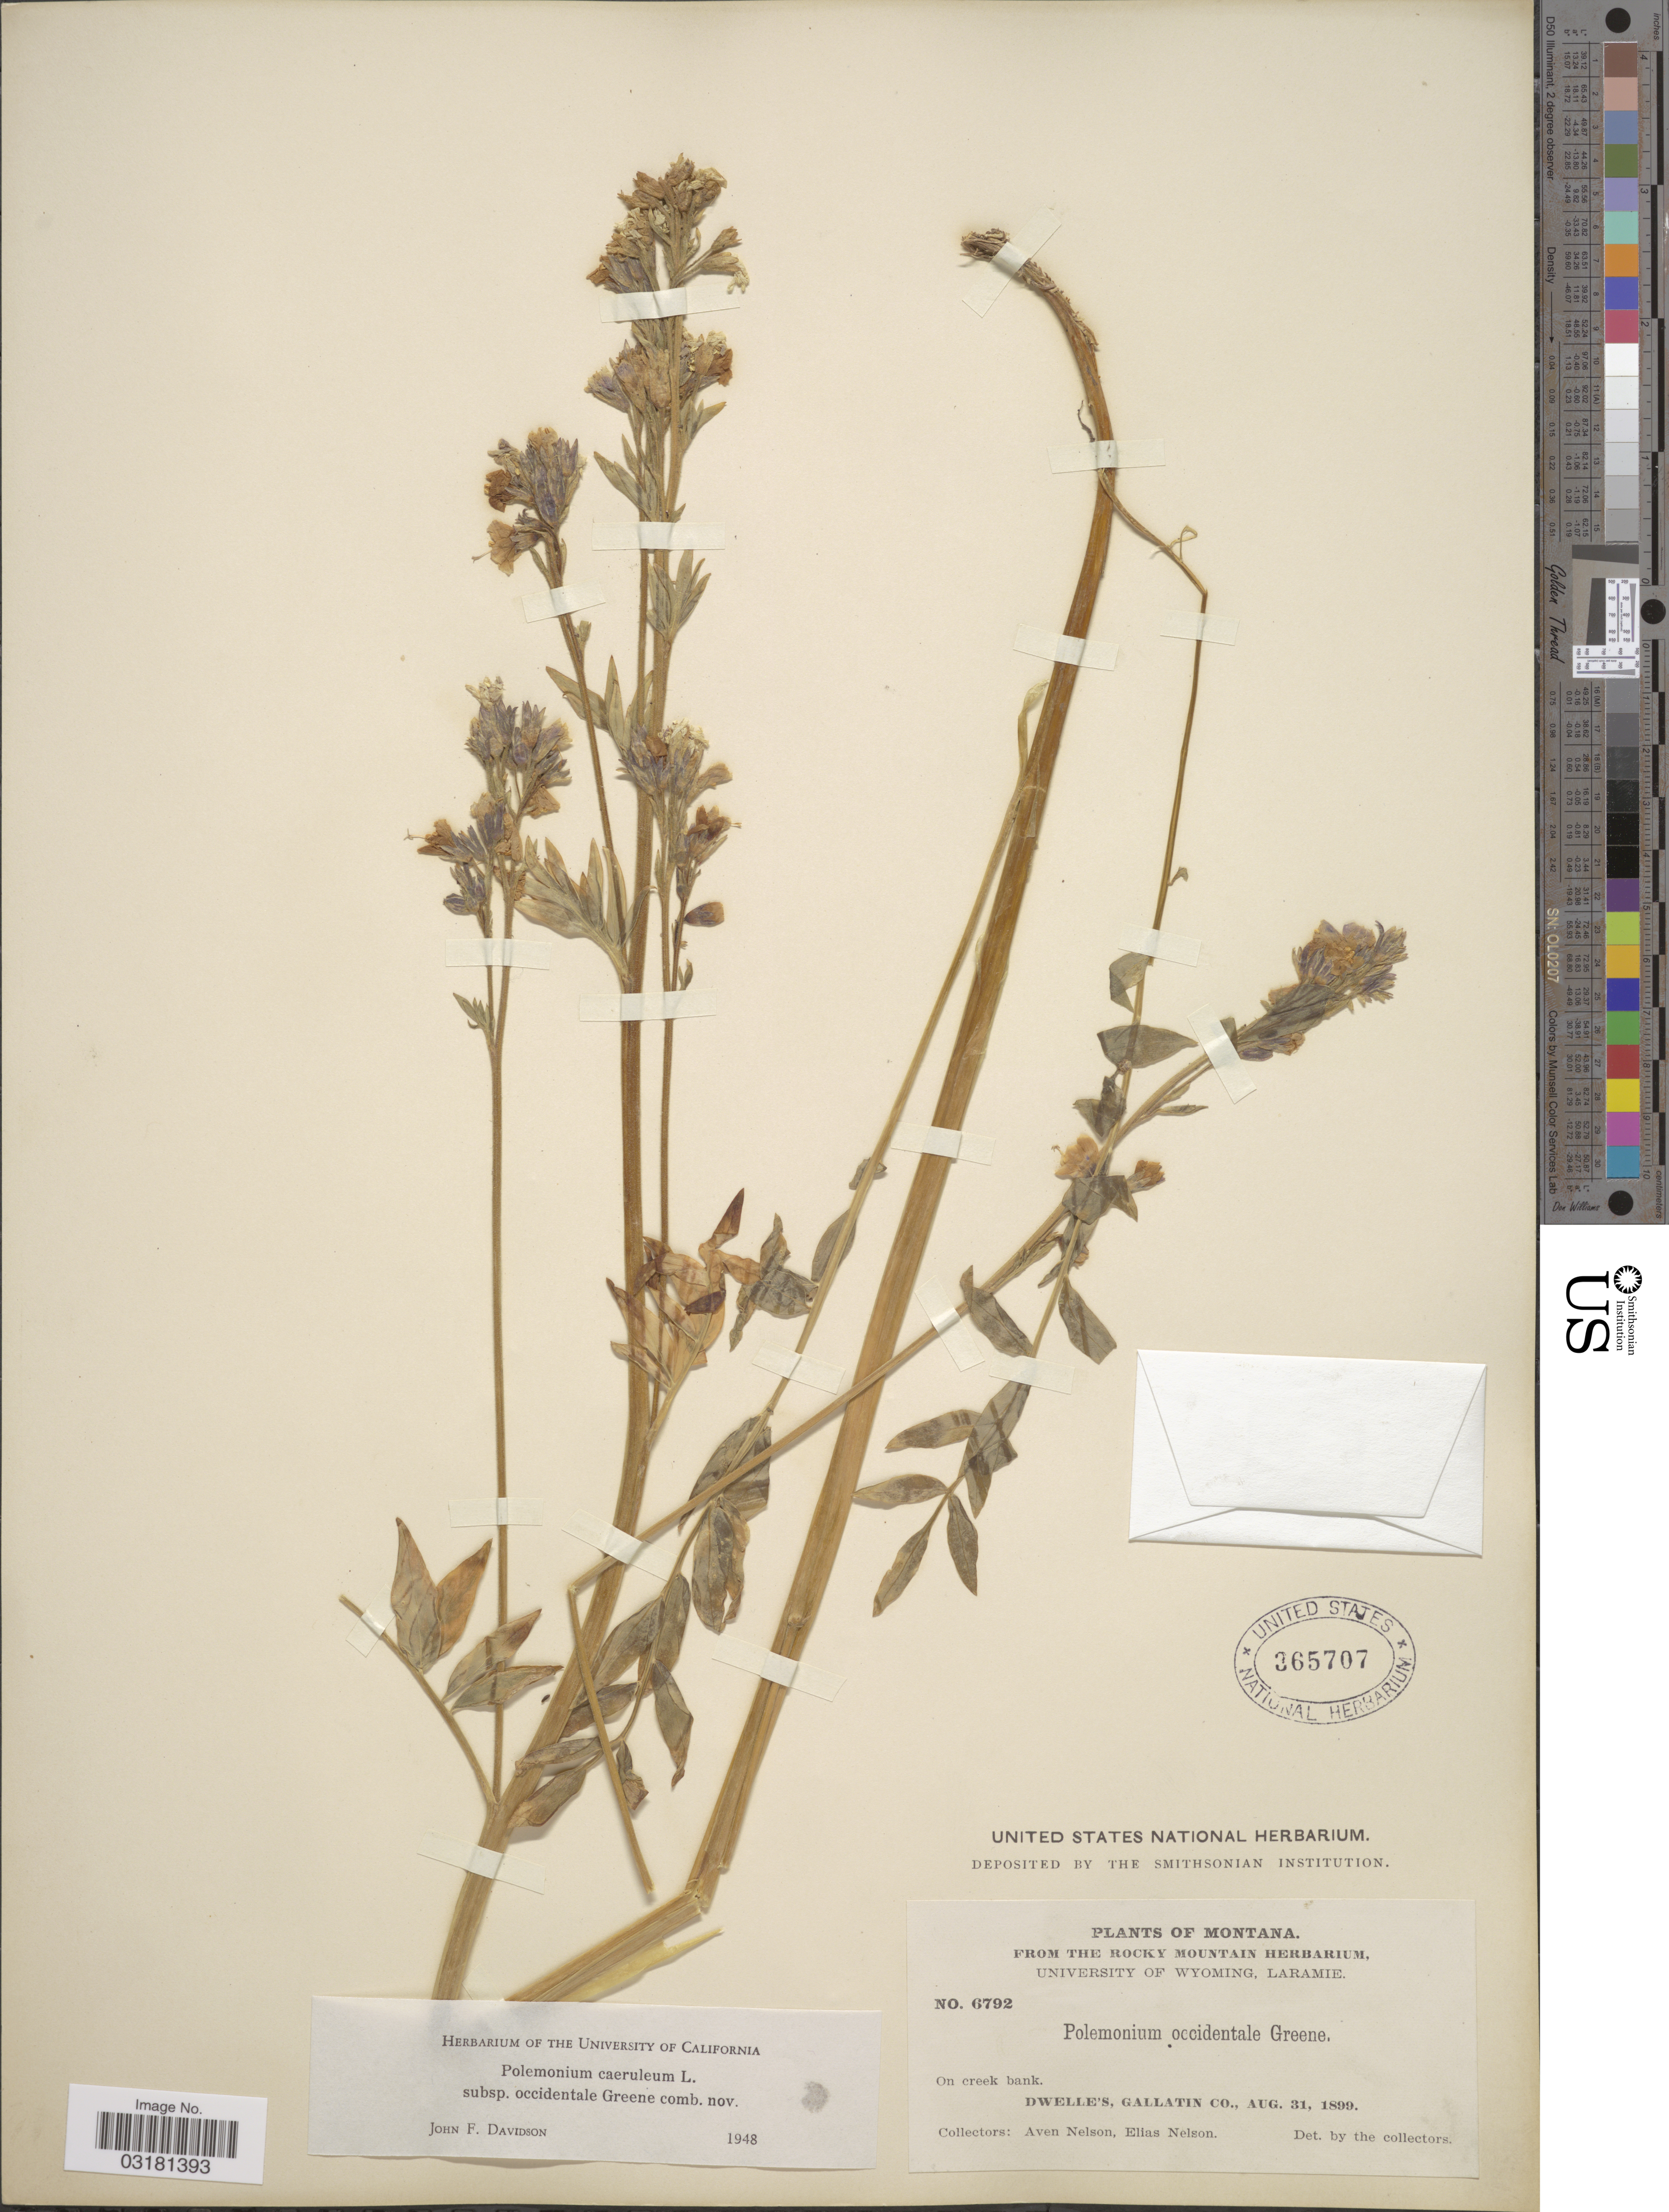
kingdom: Plantae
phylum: Tracheophyta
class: Magnoliopsida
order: Ericales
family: Polemoniaceae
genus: Polemonium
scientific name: Polemonium occidentale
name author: Greene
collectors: A. Nelson & E. Nelson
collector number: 6792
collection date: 1899-08-31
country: United States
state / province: Montana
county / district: Gallatin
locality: Dwelle's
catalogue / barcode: US 365707